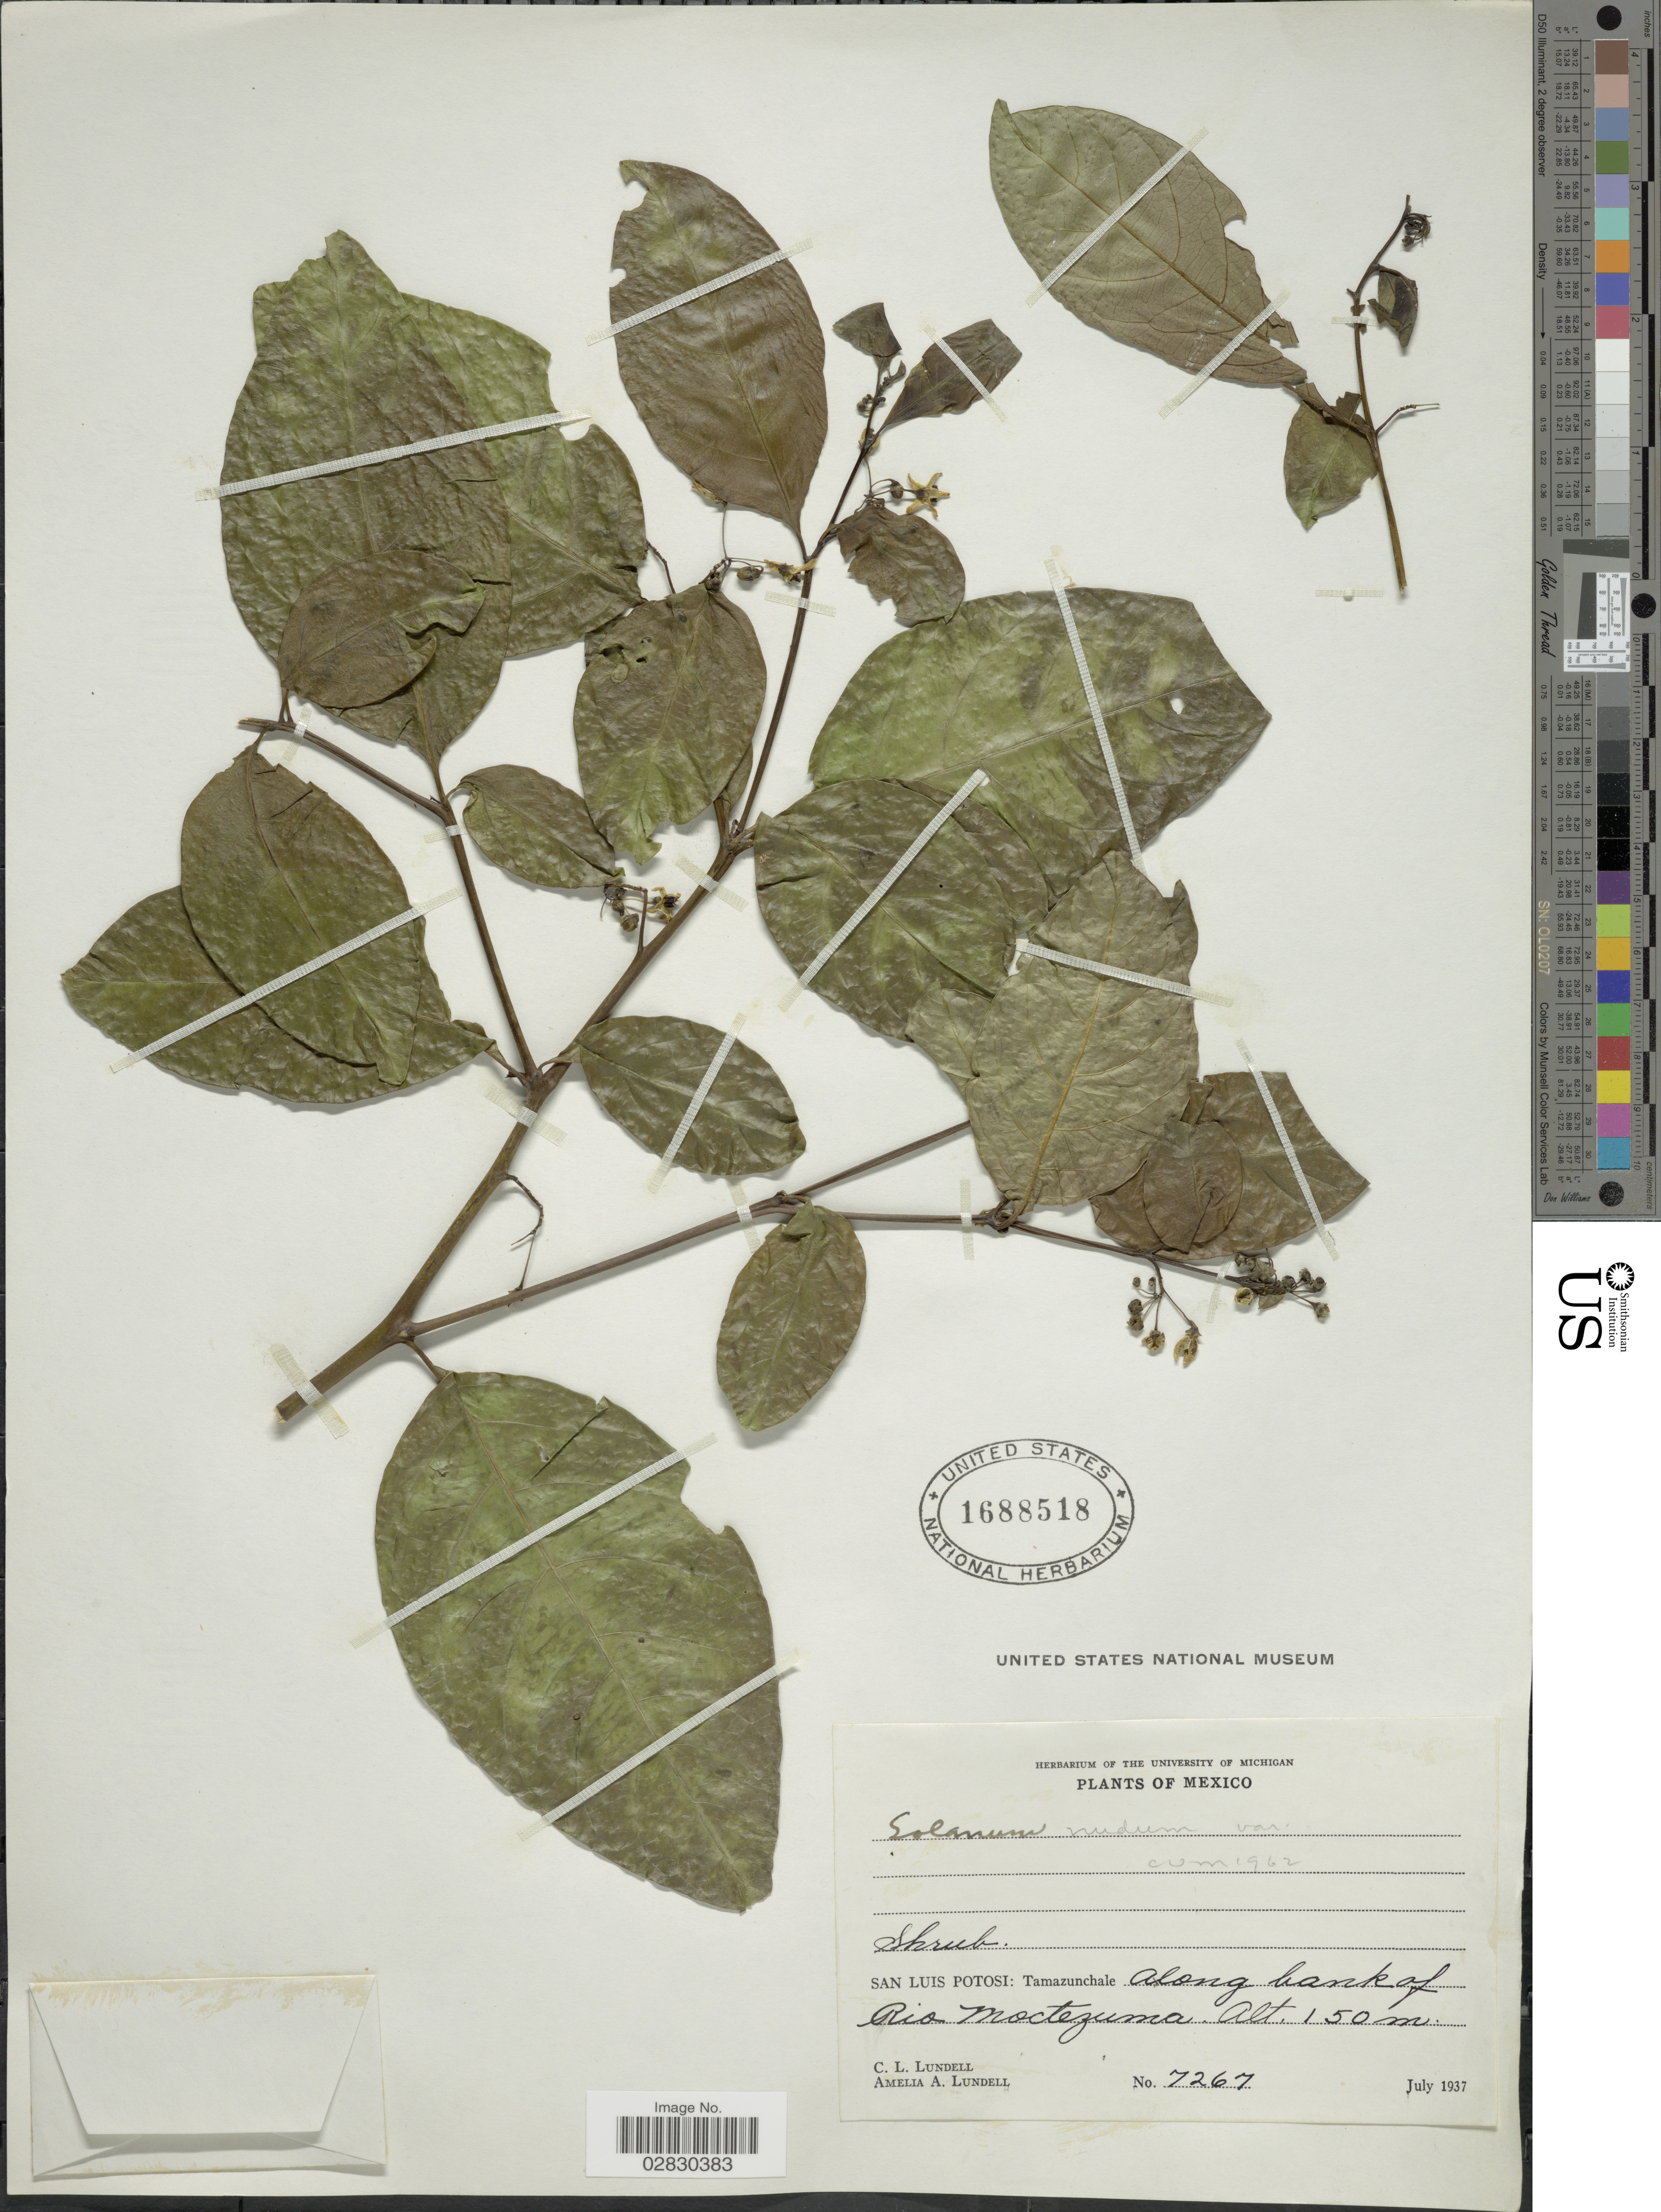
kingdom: Plantae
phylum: Tracheophyta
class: Magnoliopsida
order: Solanales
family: Solanaceae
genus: Solanum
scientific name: Solanum nudum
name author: Humb. & Bonpl. ex Dunal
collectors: C. L. Lundell & A. A. Lundell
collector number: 7267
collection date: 1937-07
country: Mexico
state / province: San Luis Potosí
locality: Tamazunchale. Along bank of Rio Moctezuma.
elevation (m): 150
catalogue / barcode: US 1688518